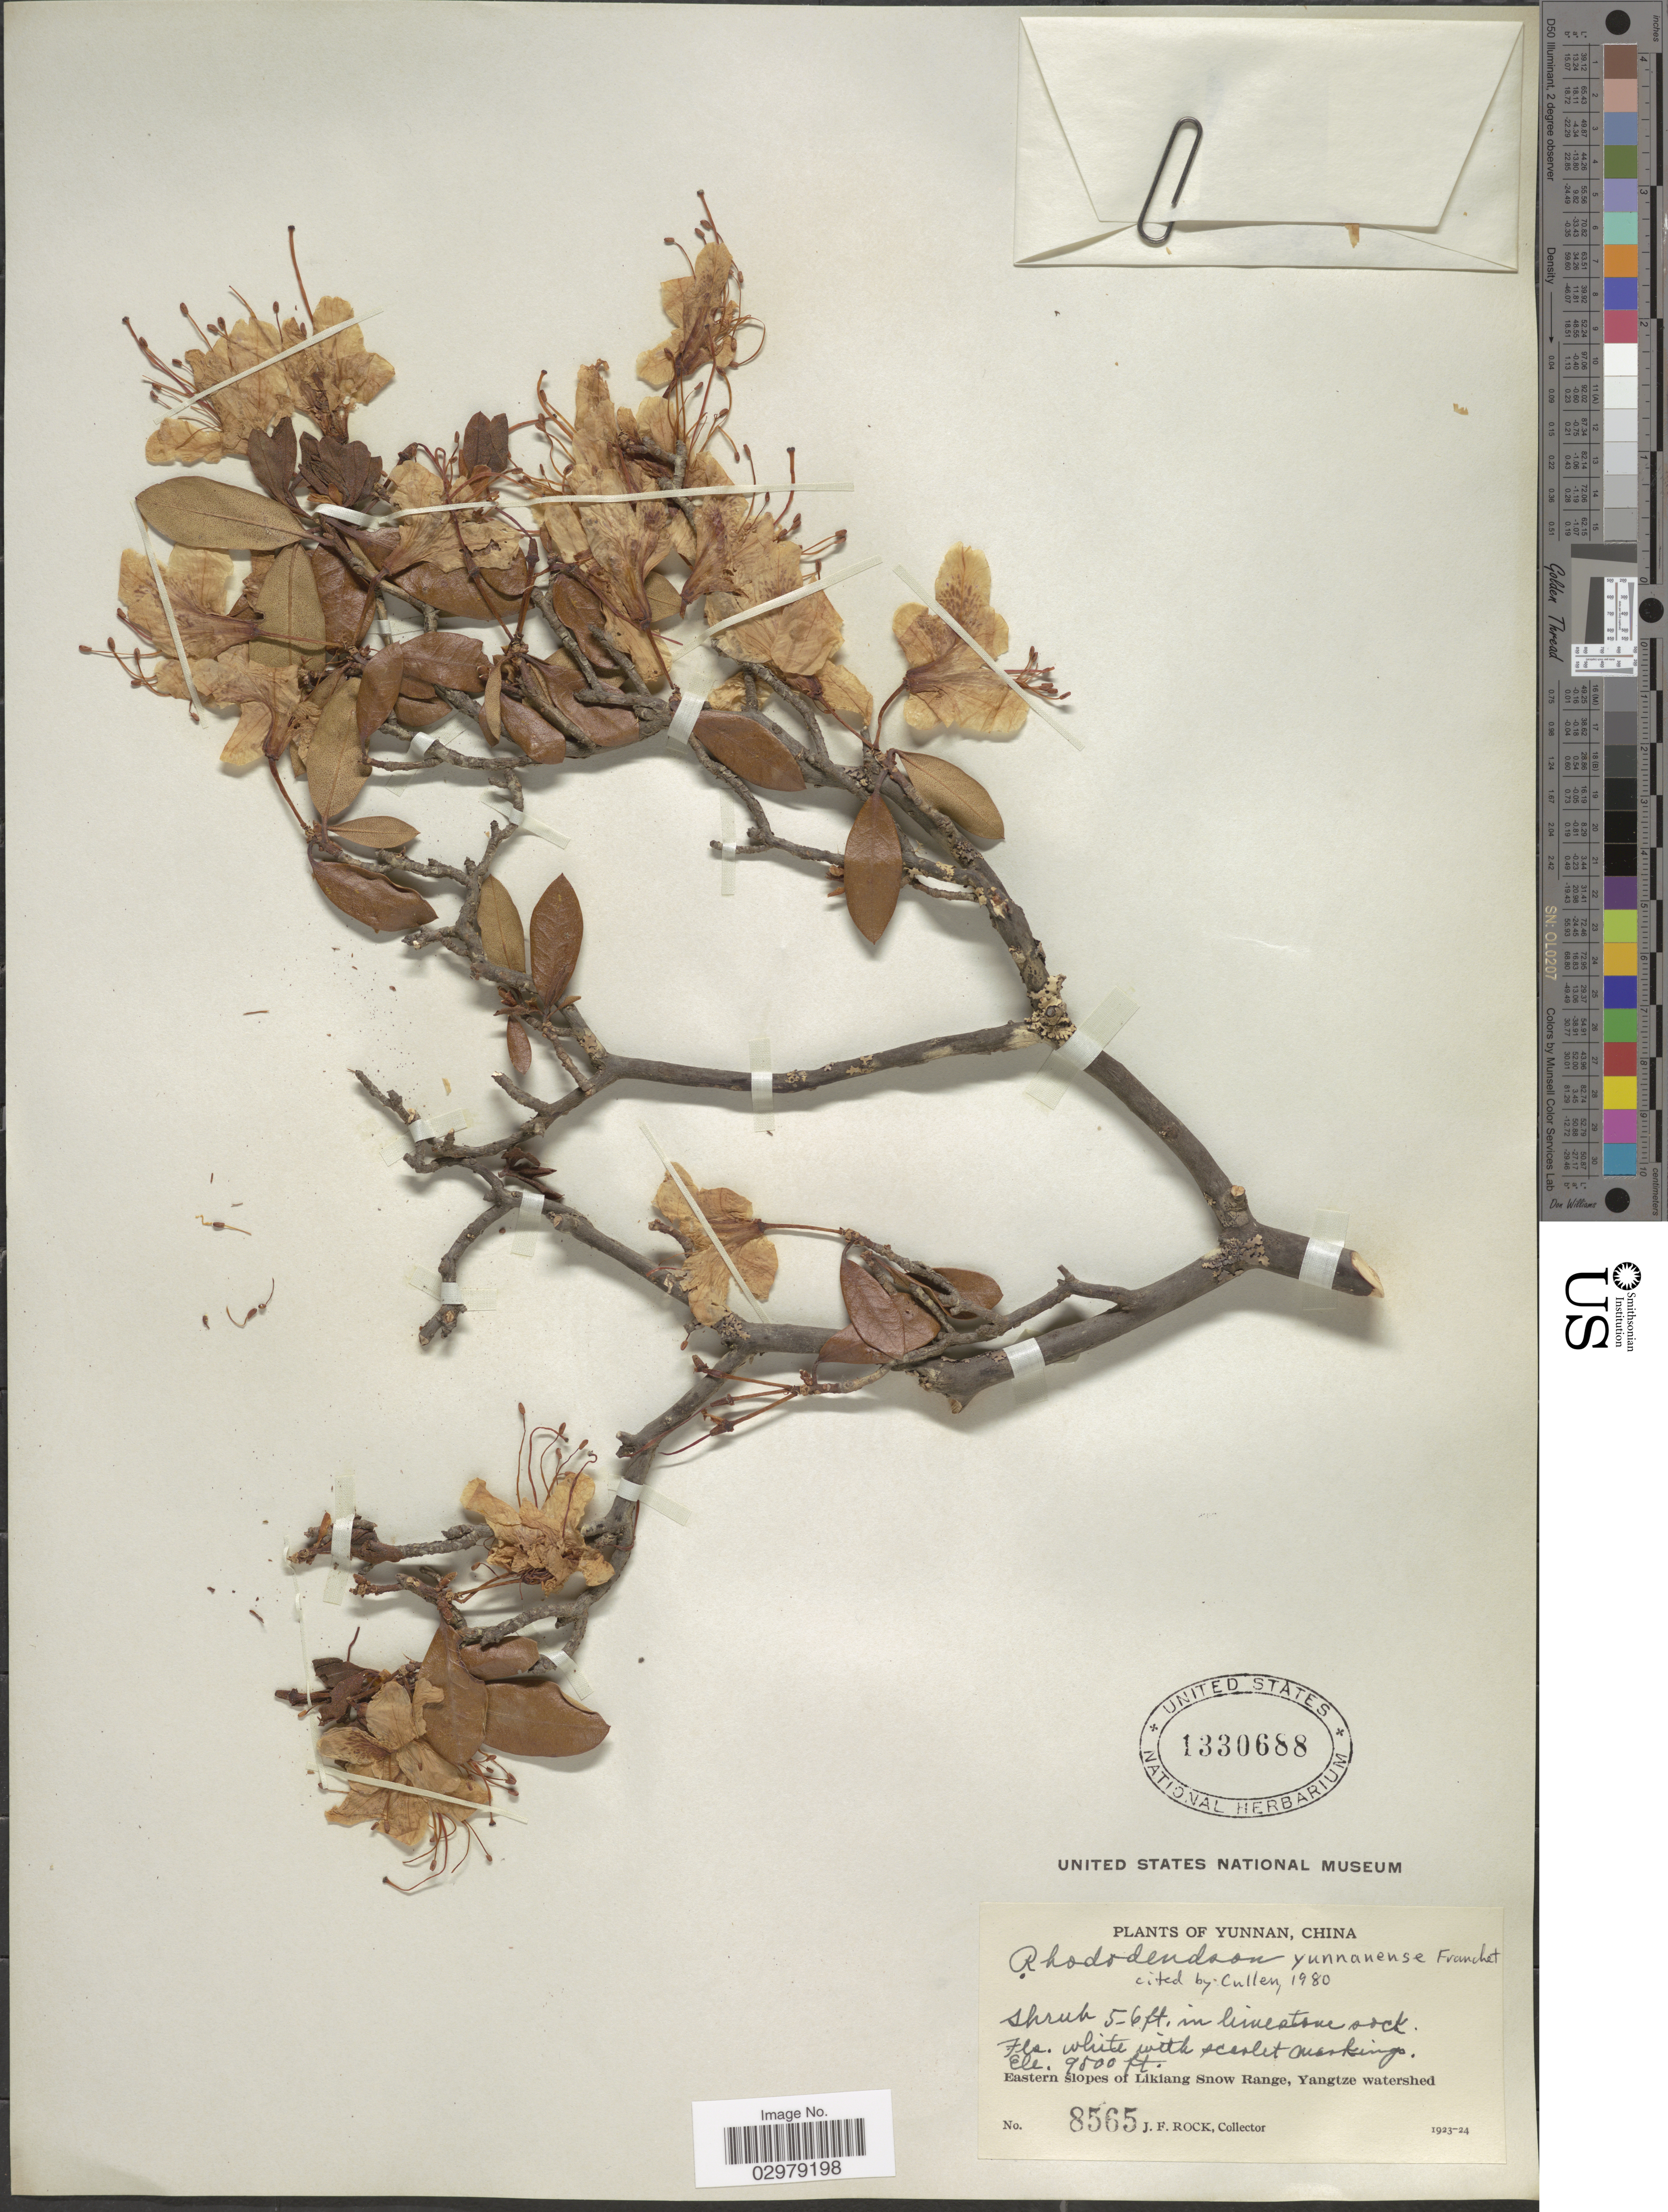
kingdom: Plantae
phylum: Tracheophyta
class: Magnoliopsida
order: Ericales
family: Ericaceae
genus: Rhododendron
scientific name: Rhododendron yunnanense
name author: Franch.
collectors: J. Rock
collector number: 8565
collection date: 1923/1924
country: China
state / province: Yunnan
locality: Eastern slopes of Likiang Snow Range, Yangtze watershed.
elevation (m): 2896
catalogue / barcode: US 1330688